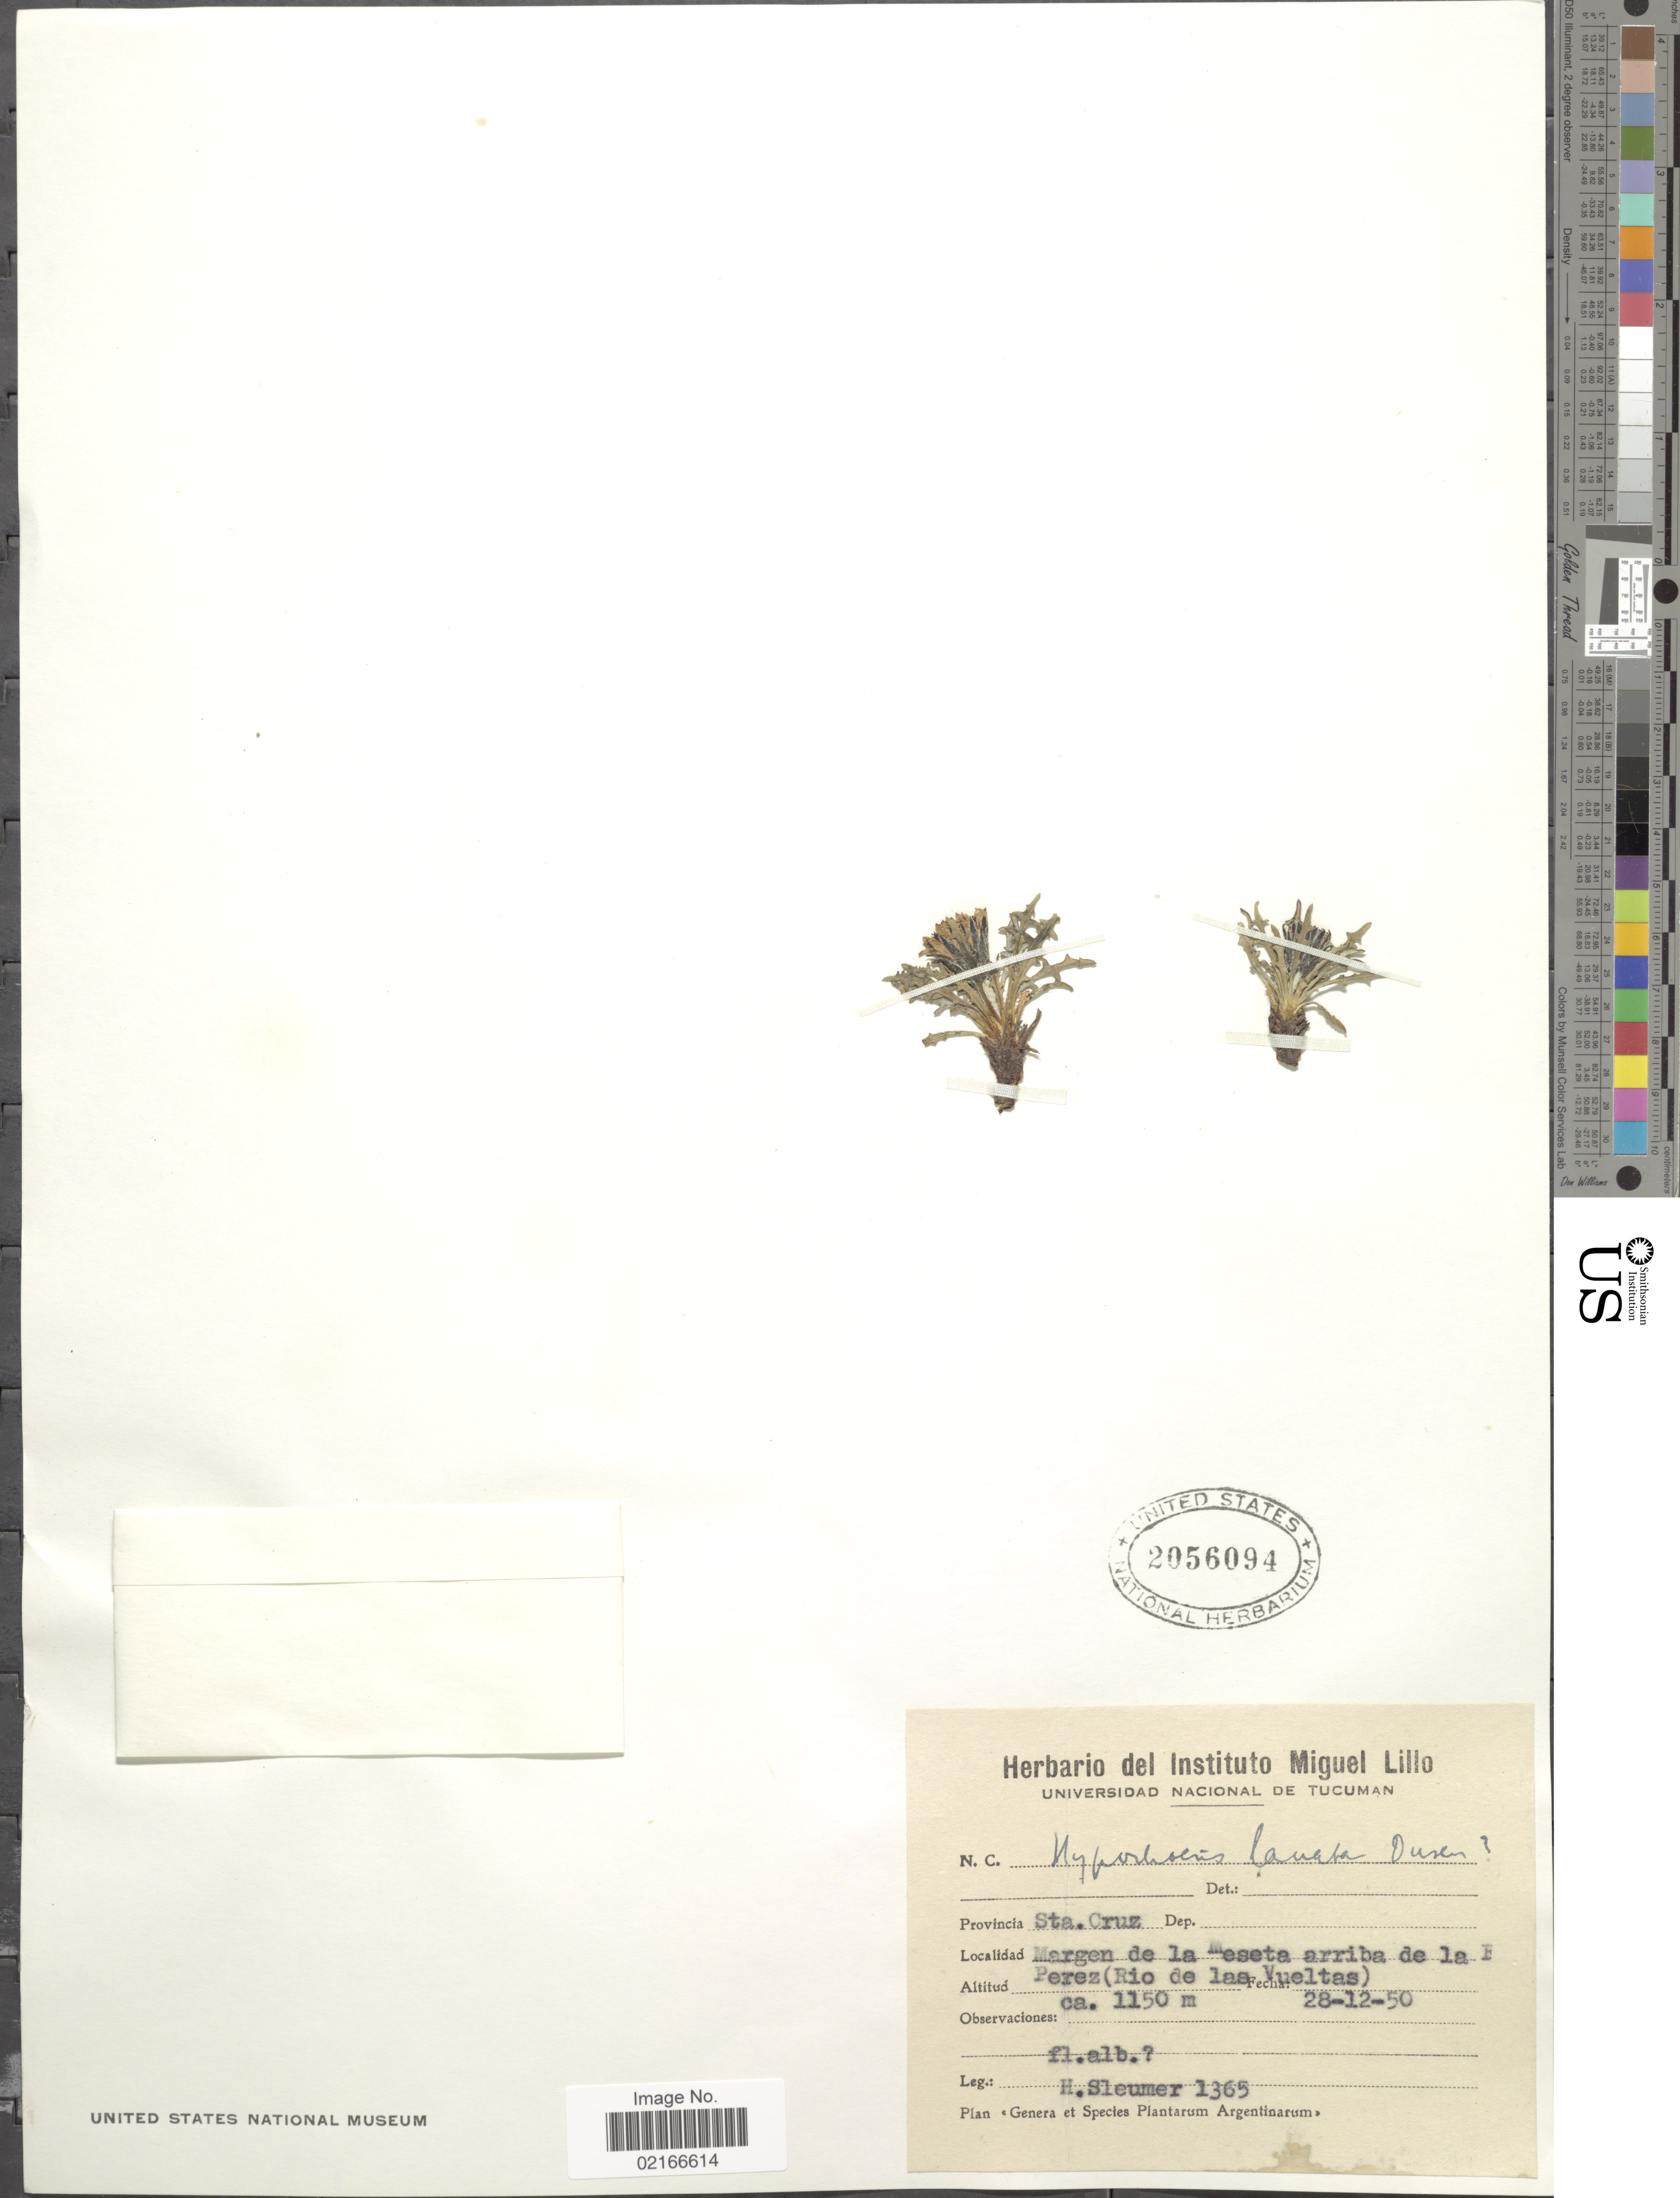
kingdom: Plantae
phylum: Tracheophyta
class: Magnoliopsida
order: Asterales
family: Asteraceae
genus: Hypochaeris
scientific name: Hypochaeris incana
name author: (Hook. & Arn.) Macloskie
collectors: H. O. Sleumer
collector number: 1365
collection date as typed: Transcribed d/m/y: 28/12/50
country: Argentina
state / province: Santa Cruz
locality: Margen de la Meseta arriba de la Ea. Perez (Rio de las Vueltas)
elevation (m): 1150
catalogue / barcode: US 2056094